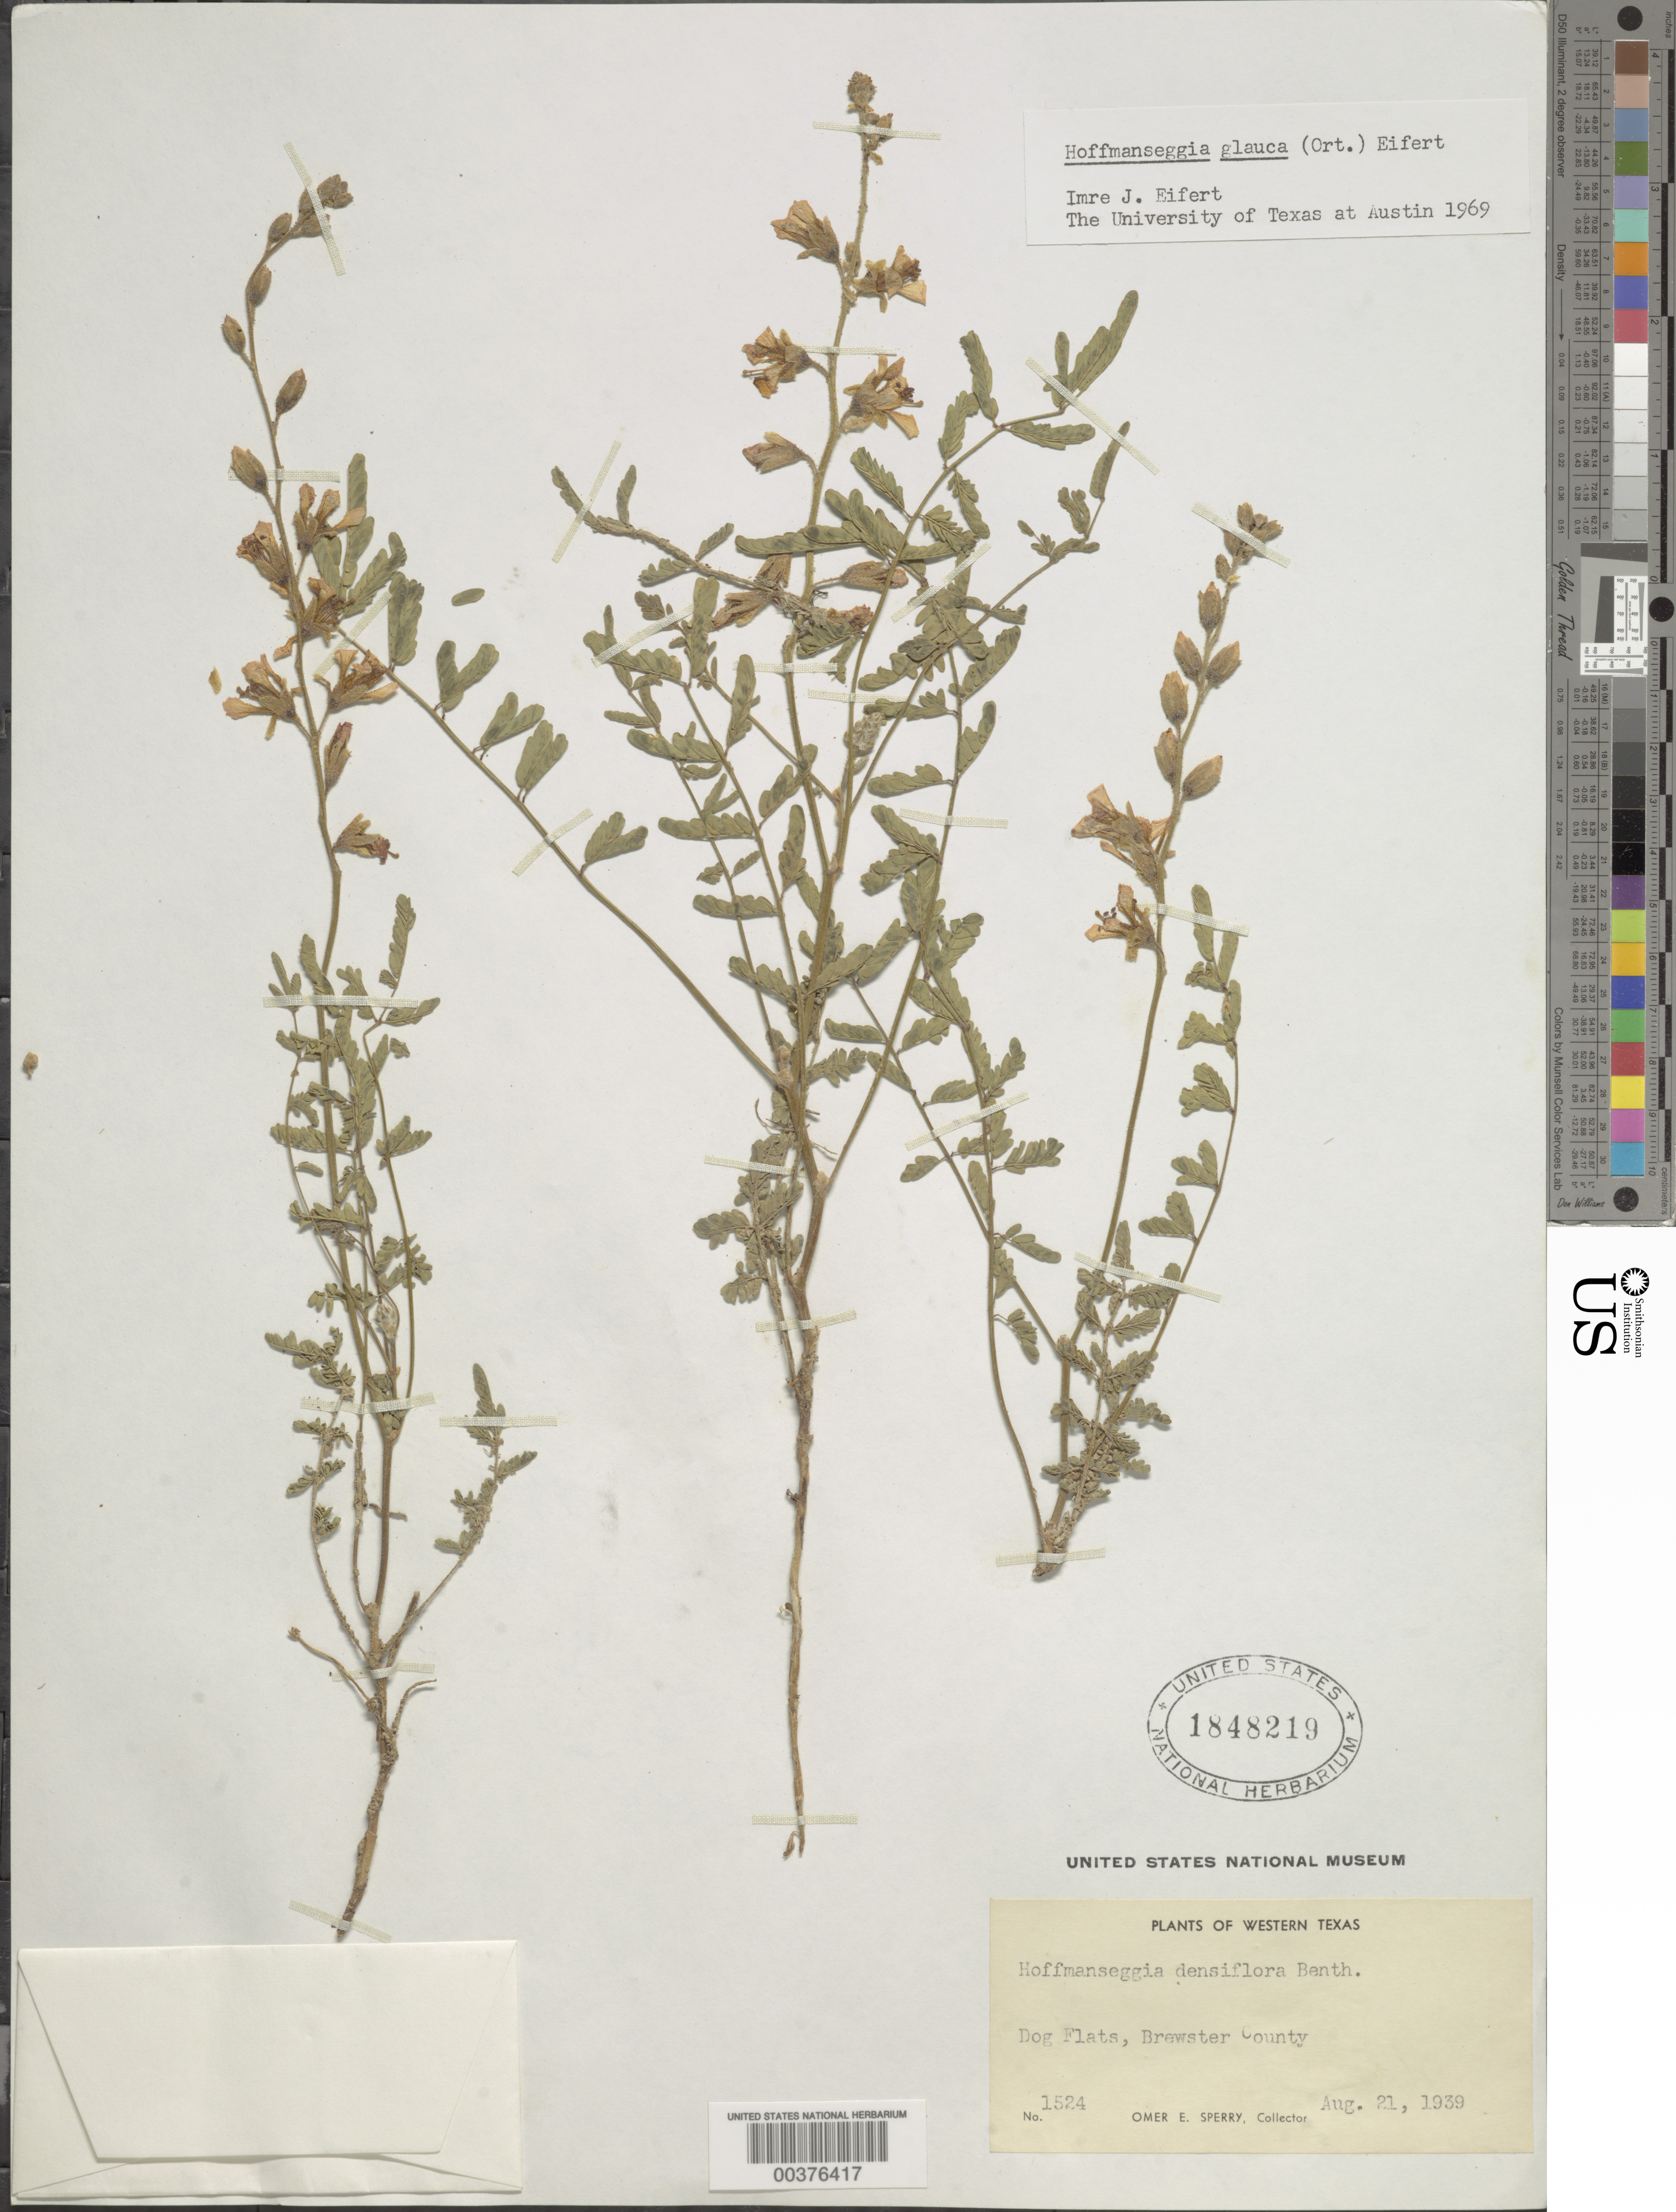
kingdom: Plantae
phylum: Tracheophyta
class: Magnoliopsida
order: Fabales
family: Fabaceae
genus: Hoffmannseggia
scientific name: Hoffmannseggia glauca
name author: (Ortega) Eifert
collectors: O. E. Sperry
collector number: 1524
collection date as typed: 21 Aug 1939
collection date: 1939-08-21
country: United States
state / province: Texas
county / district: Brewster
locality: Dog flats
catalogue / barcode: US 1848219